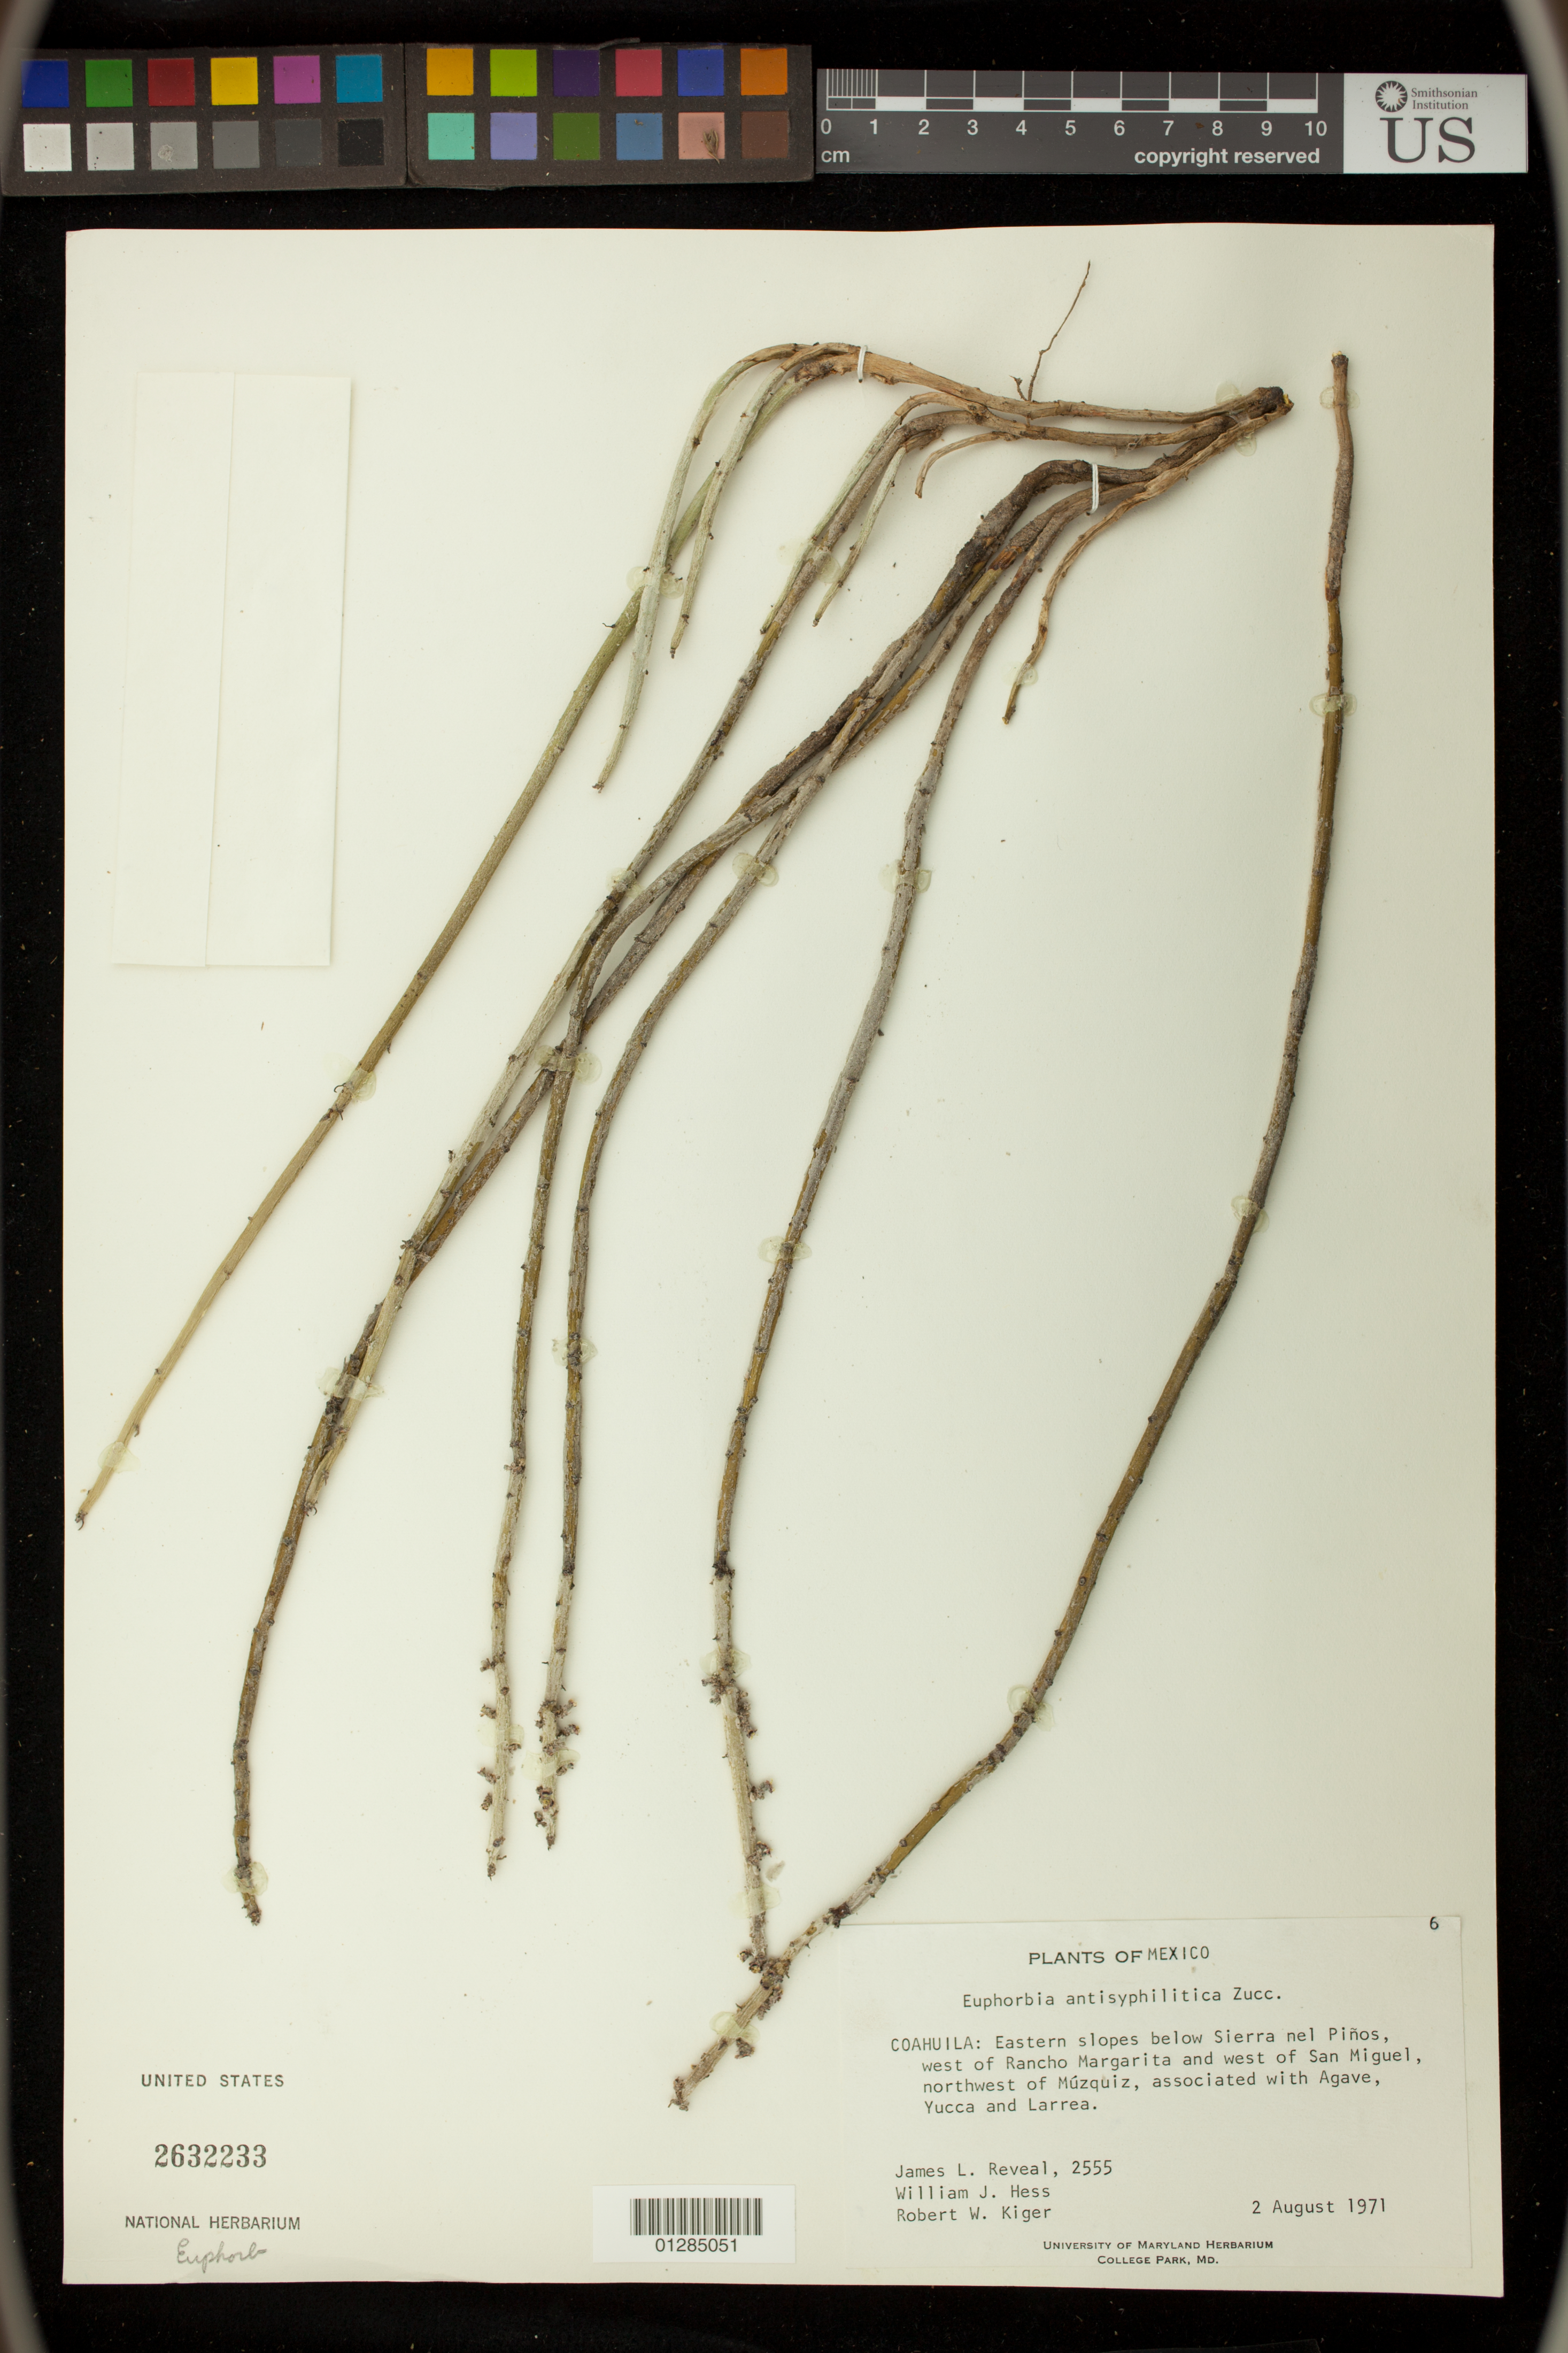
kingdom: Plantae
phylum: Tracheophyta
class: Magnoliopsida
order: Malpighiales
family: Euphorbiaceae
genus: Euphorbia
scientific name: Euphorbia antisyphilitica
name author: Zucc.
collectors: J. L. Reveal, W. Hess & R. Kiger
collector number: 2555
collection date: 1971-08-02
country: Mexico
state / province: Coahuila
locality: Eastern slopes below Sierra nel Piños, west of Rancho Margarita and west of San Miguel, northwest of Múzquiz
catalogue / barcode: US 2632233